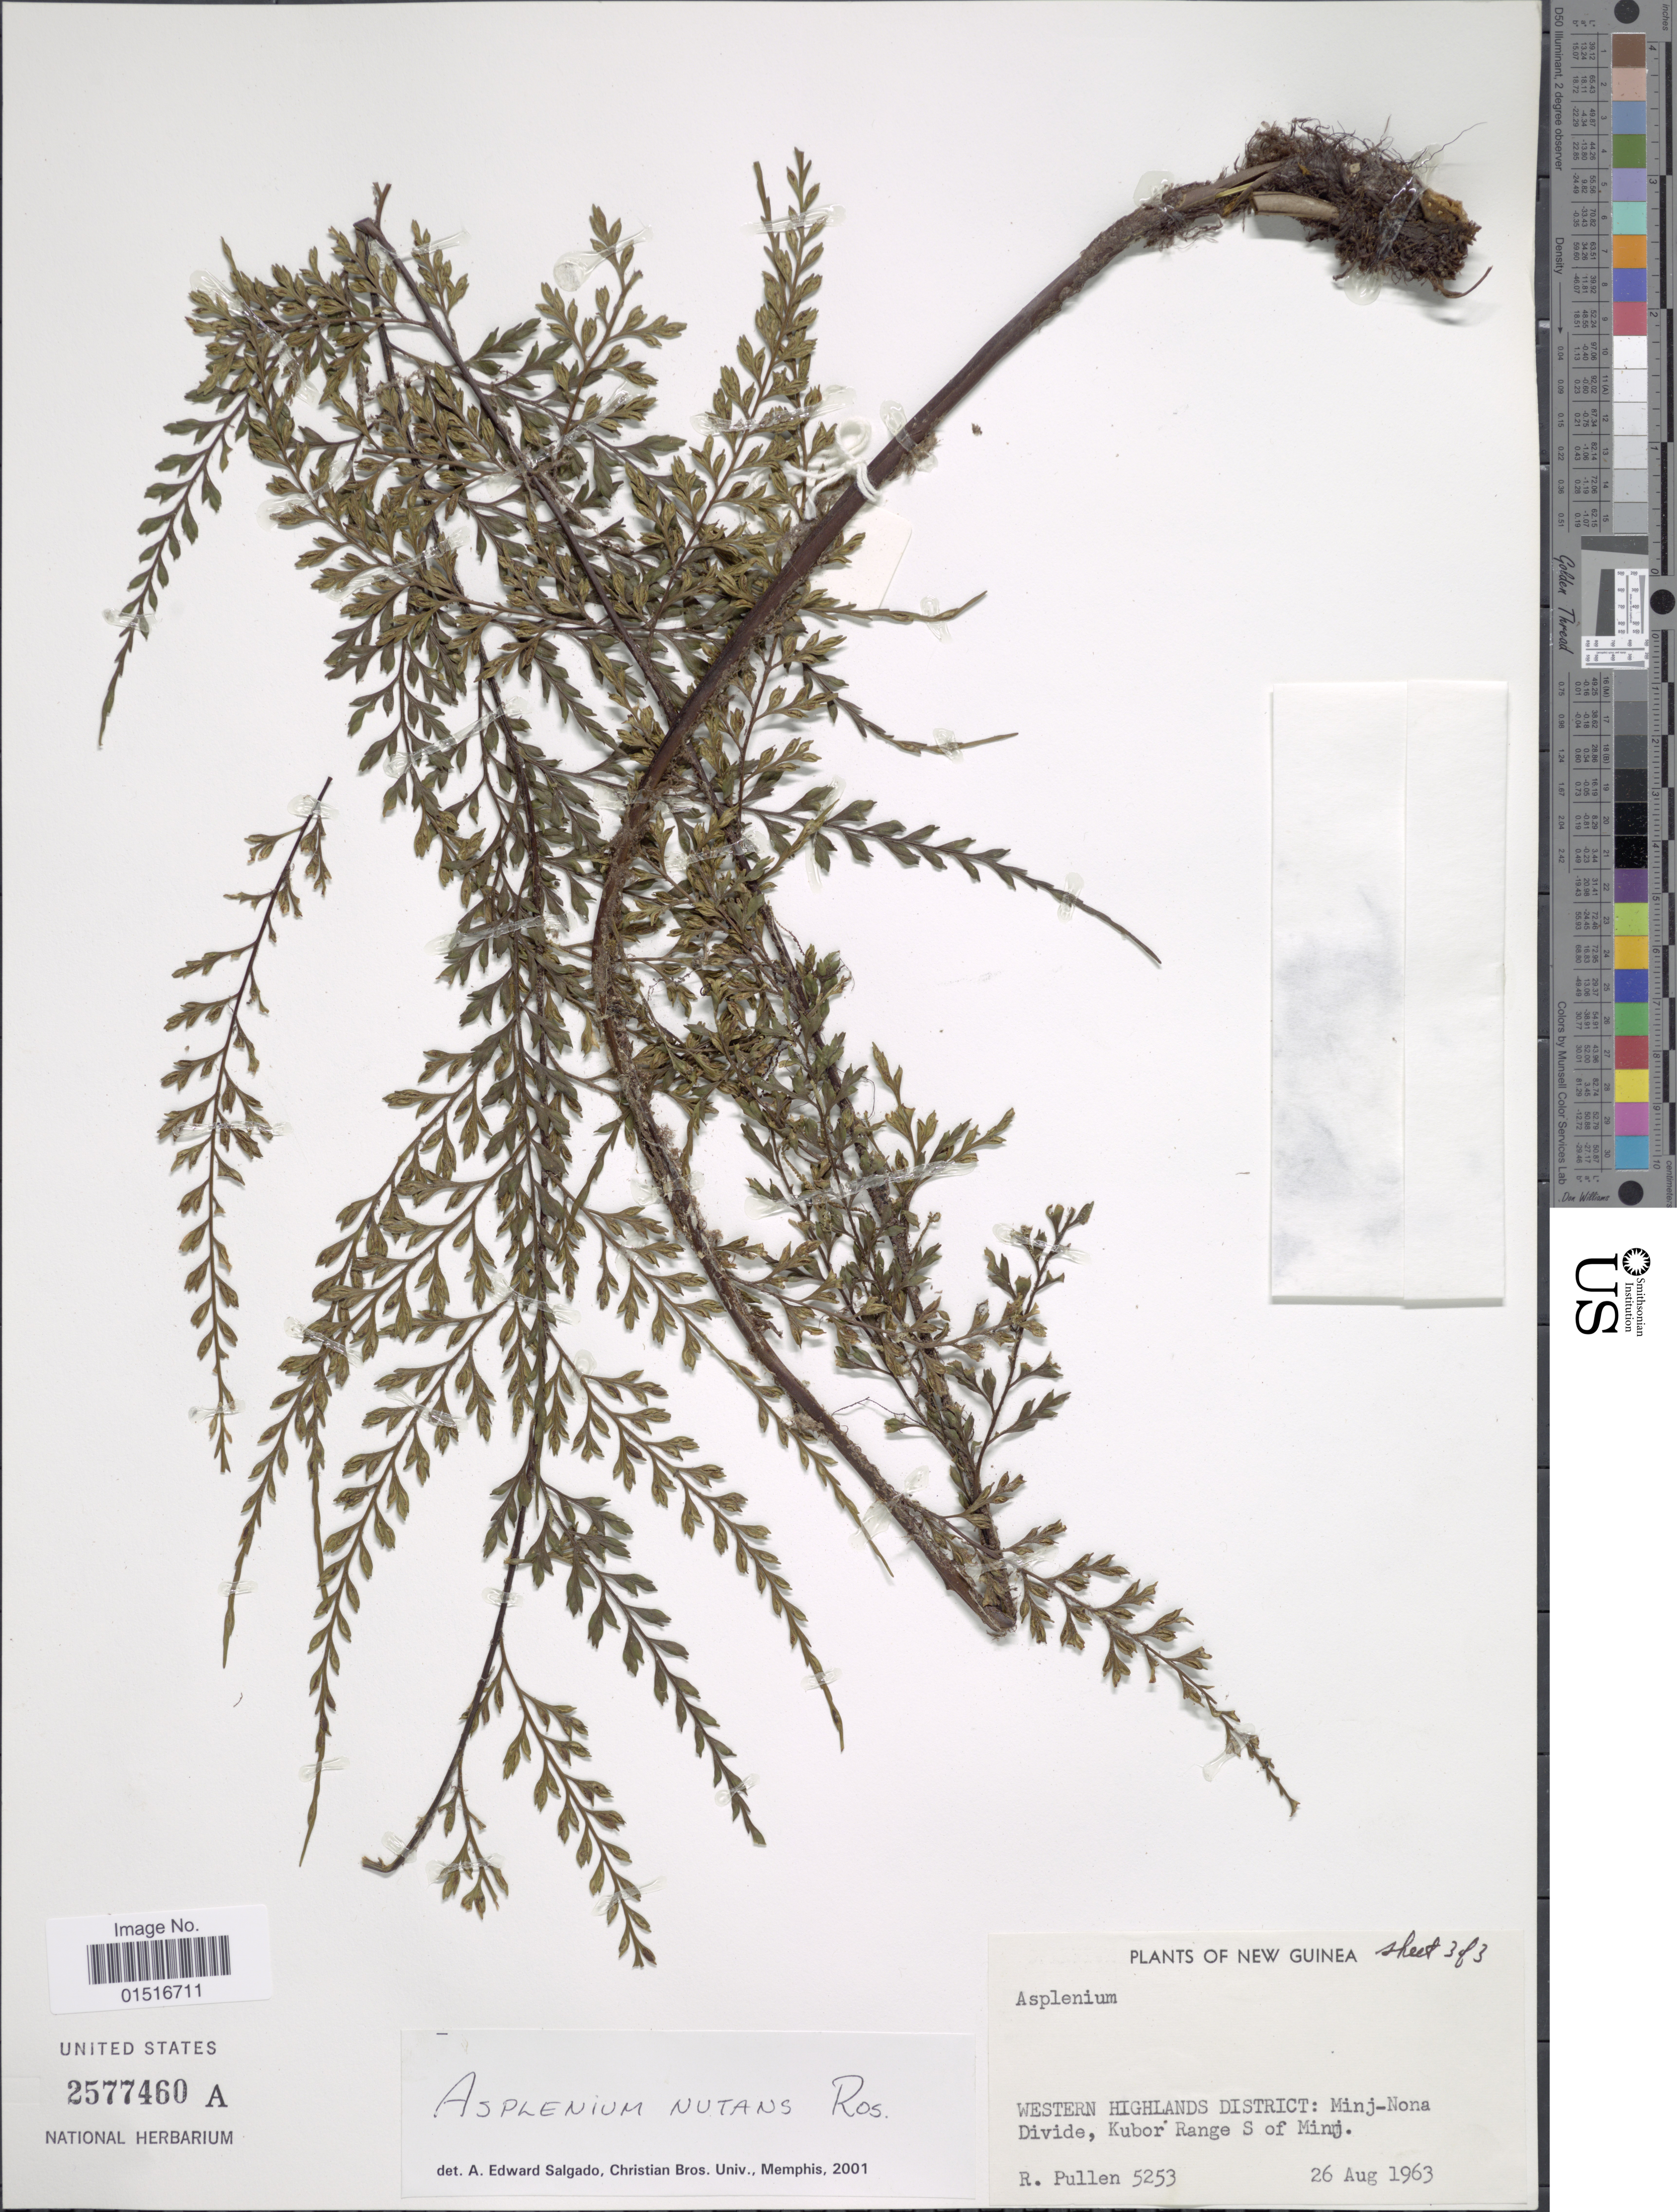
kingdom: Plantae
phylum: Tracheophyta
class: Polypodiopsida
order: Polypodiales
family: Aspleniaceae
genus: Asplenium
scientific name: Asplenium nutans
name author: Rosenst.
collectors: R. Pullen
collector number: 5253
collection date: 1963-08-26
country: Papua New Guinea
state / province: Western Highlands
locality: Minj-Nona Divide, Kubor Range S of Minj, New Guinea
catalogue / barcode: US 2577460A